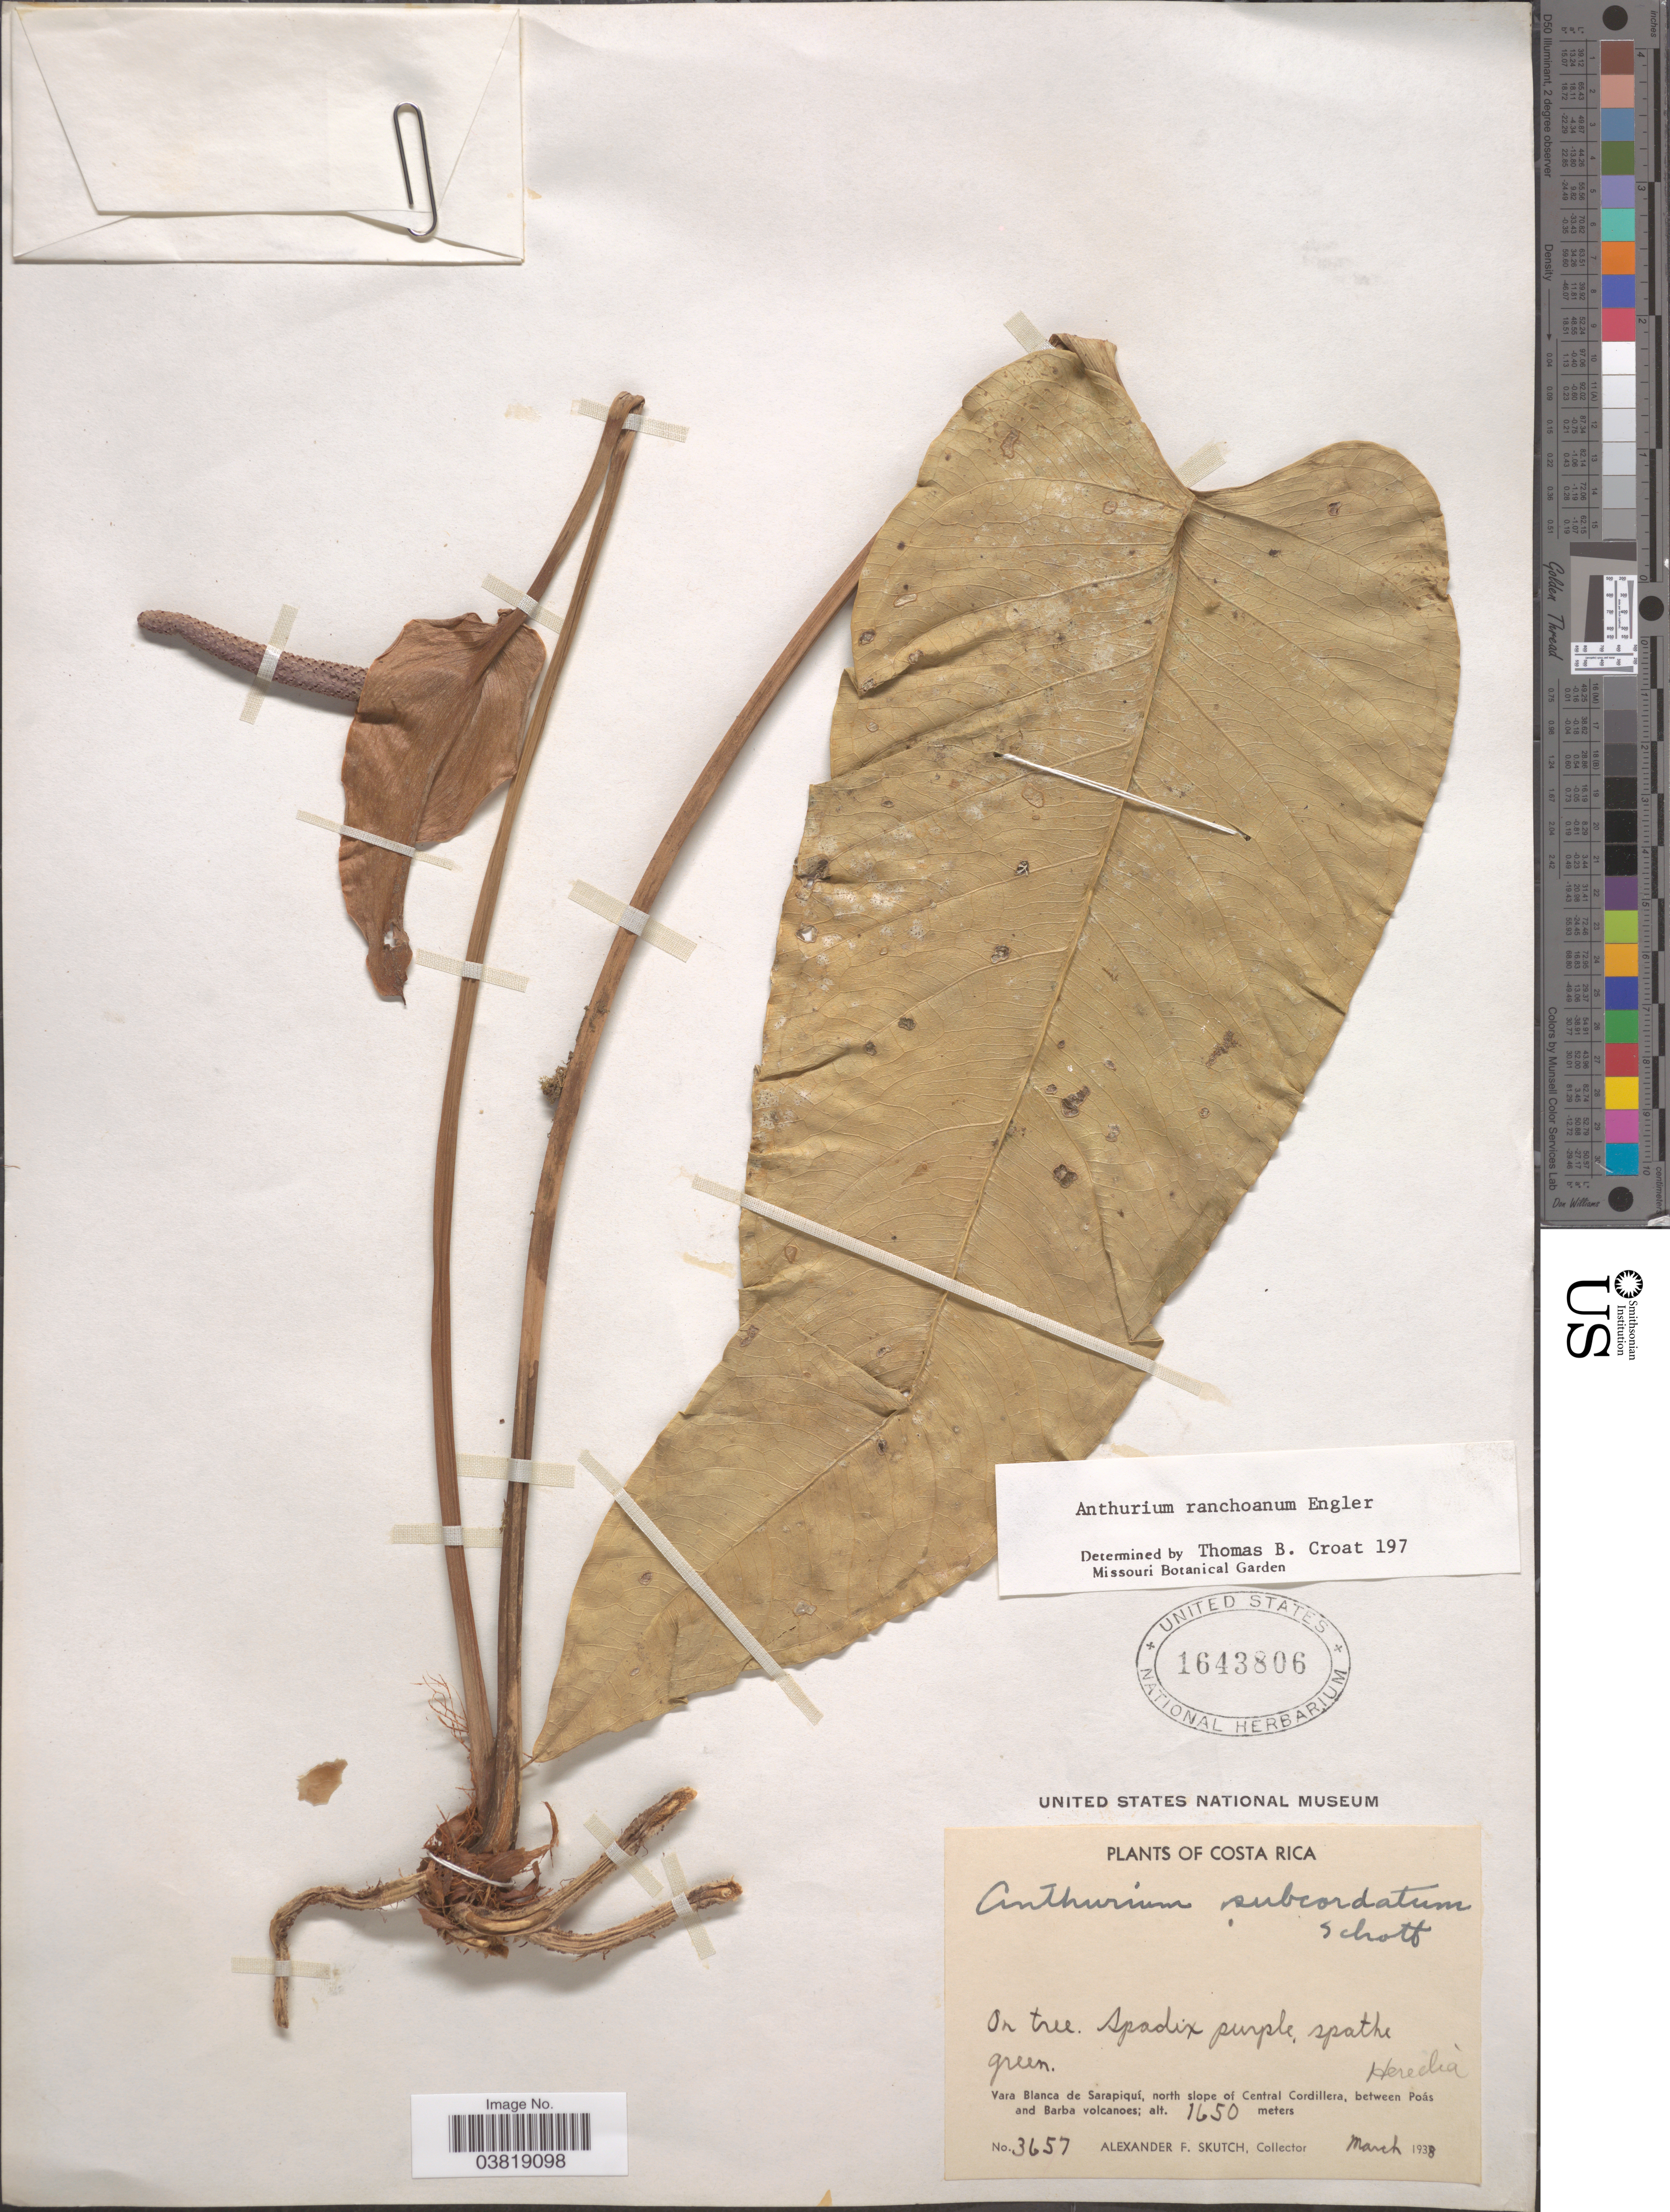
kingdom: Plantae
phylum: Tracheophyta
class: Liliopsida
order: Alismatales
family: Araceae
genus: Anthurium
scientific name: Anthurium ranchoanum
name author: Engl.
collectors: A. F. Skutch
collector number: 3657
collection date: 1938-03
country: Costa Rica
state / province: Heredia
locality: Vara Blanca de Sarapiquí, north slope of Central Cordillera, between Poás and Barba volcanoes.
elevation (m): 1650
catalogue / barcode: US 1643806